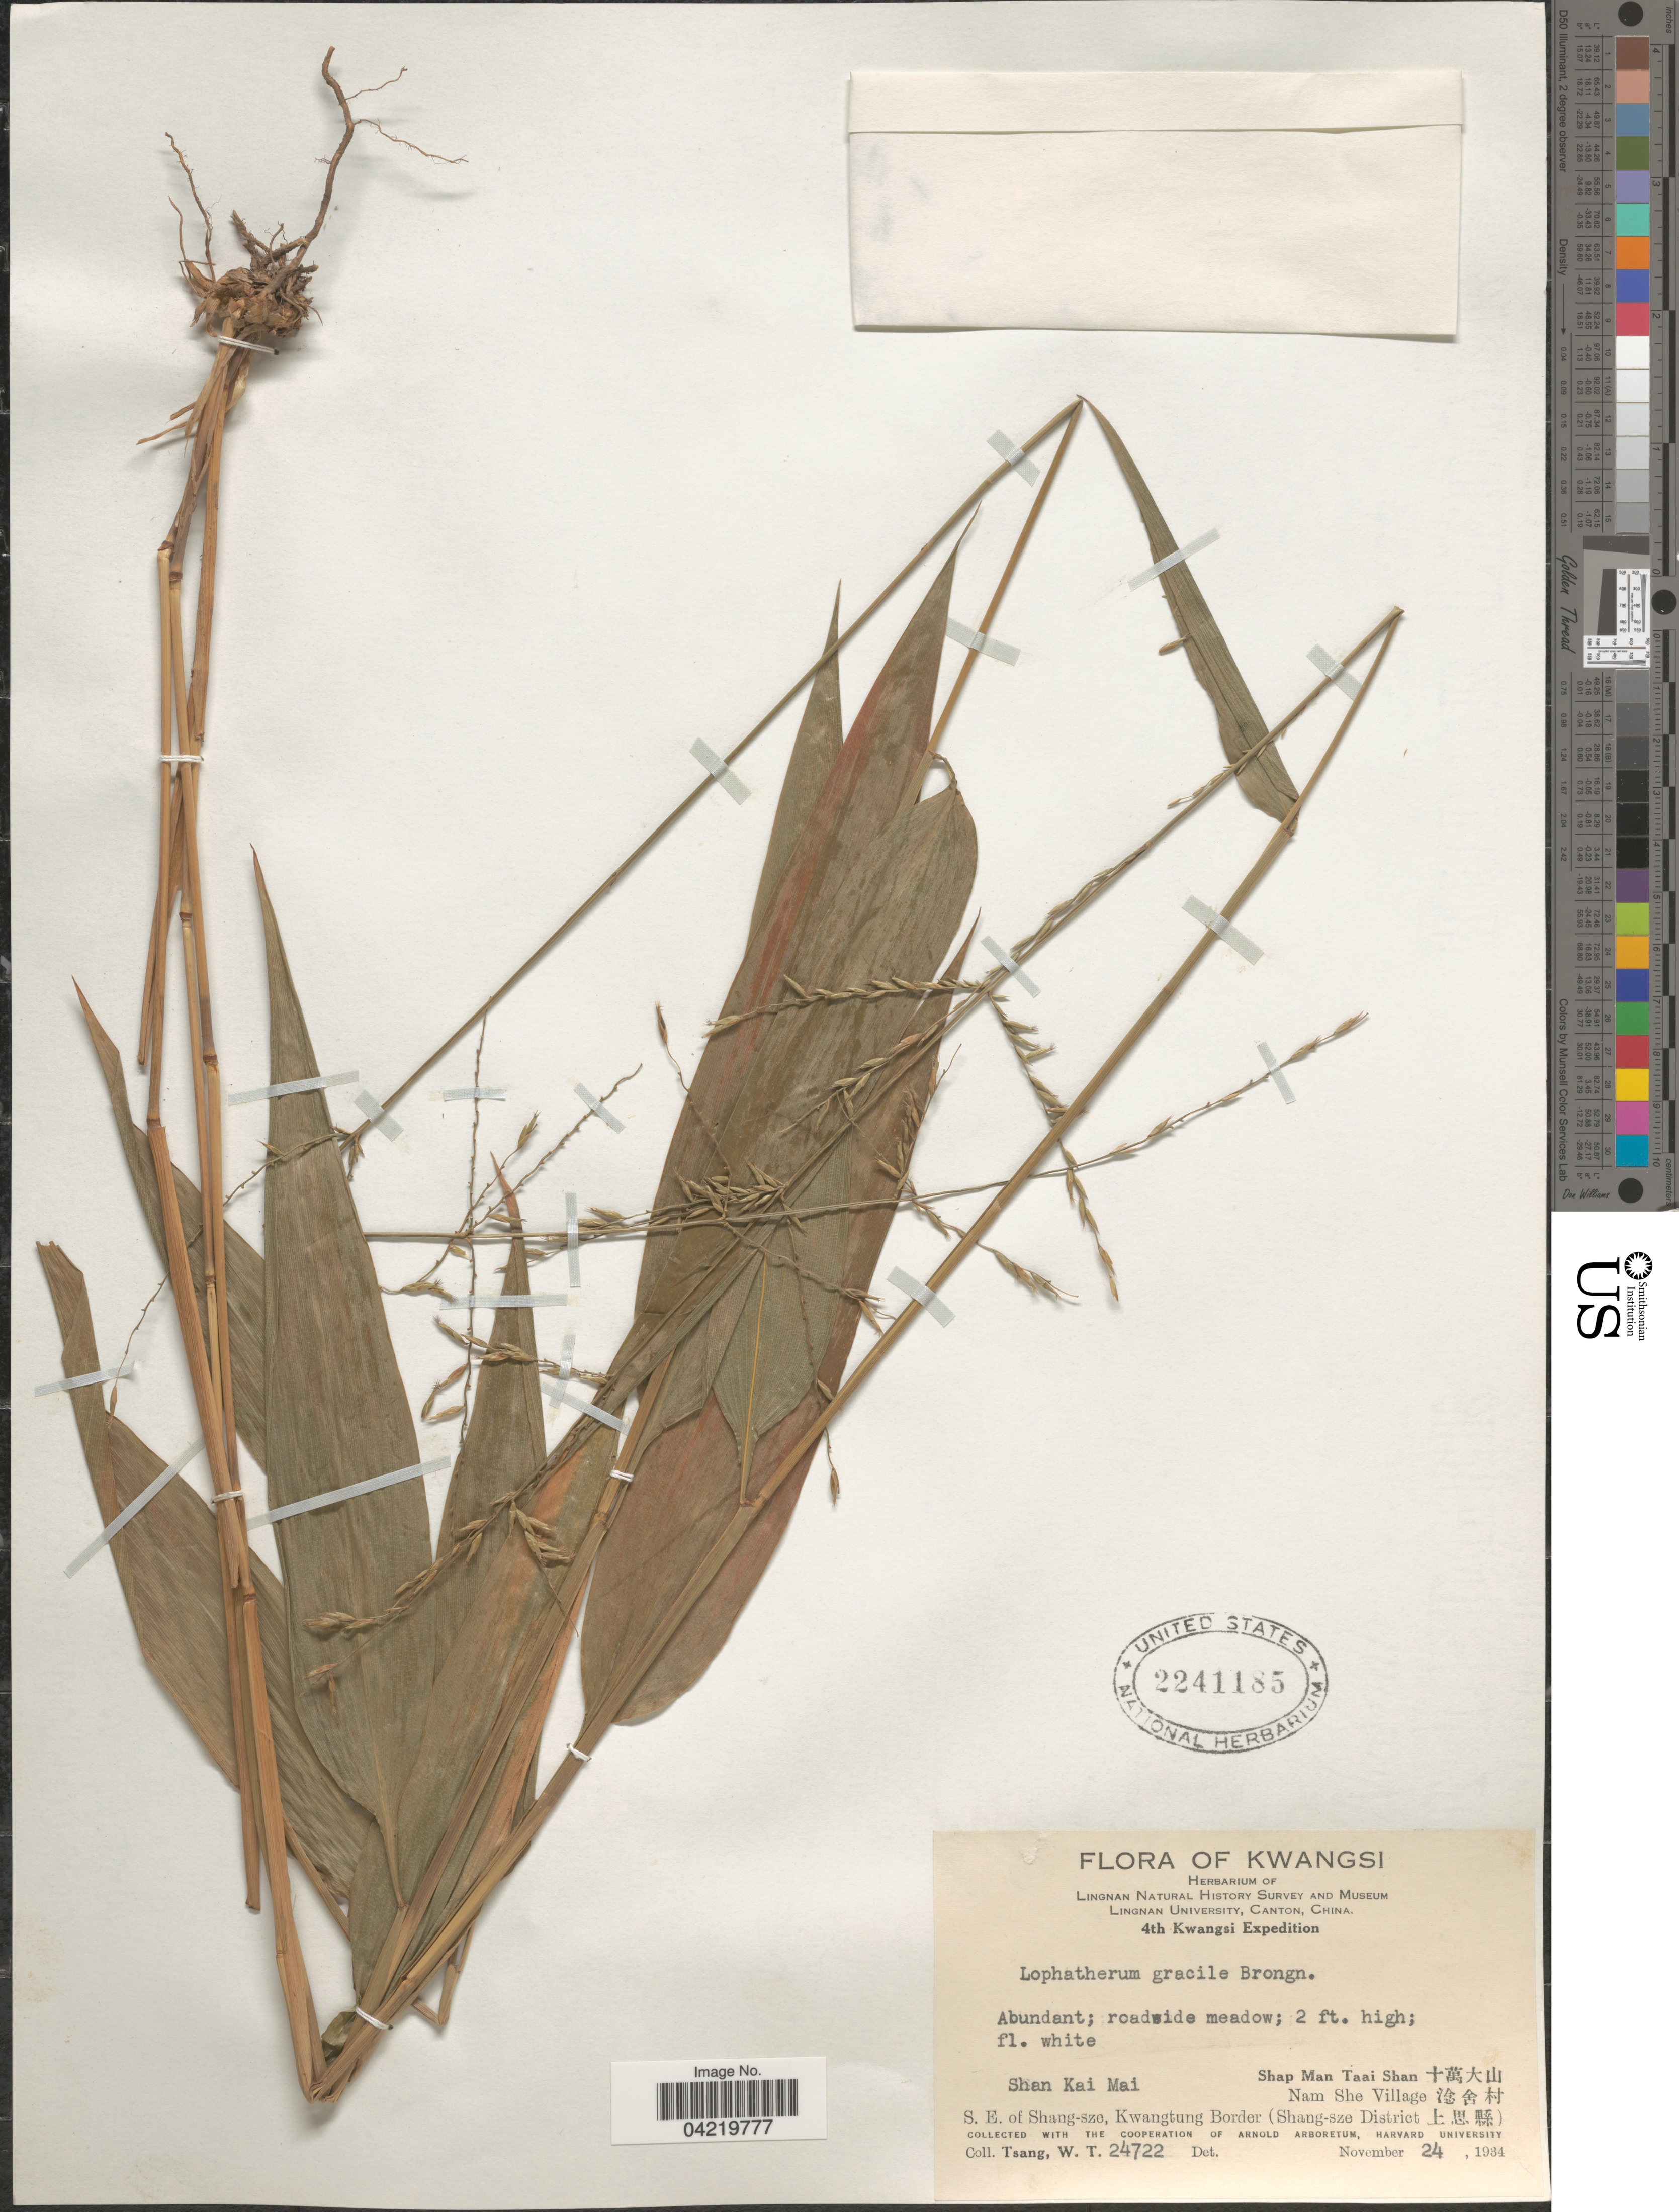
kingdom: Plantae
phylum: Tracheophyta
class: Liliopsida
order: Poales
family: Poaceae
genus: Lophatherum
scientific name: Lophatherum gracile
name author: Brongn.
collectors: W. T. Tsang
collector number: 24722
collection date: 1934-11-24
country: China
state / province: Guangxi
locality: Kwangsi. Lingnan Natural History Survey and Museum. 4th Kwangsi Expedition. Abundant; roadside meadow. Shan Kai Mai. Shap Man Taai Shan X. Nam She Village X. S.E. of Shang-sze, Kwangtung Border (Shang-sze District X).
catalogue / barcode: US 2241185